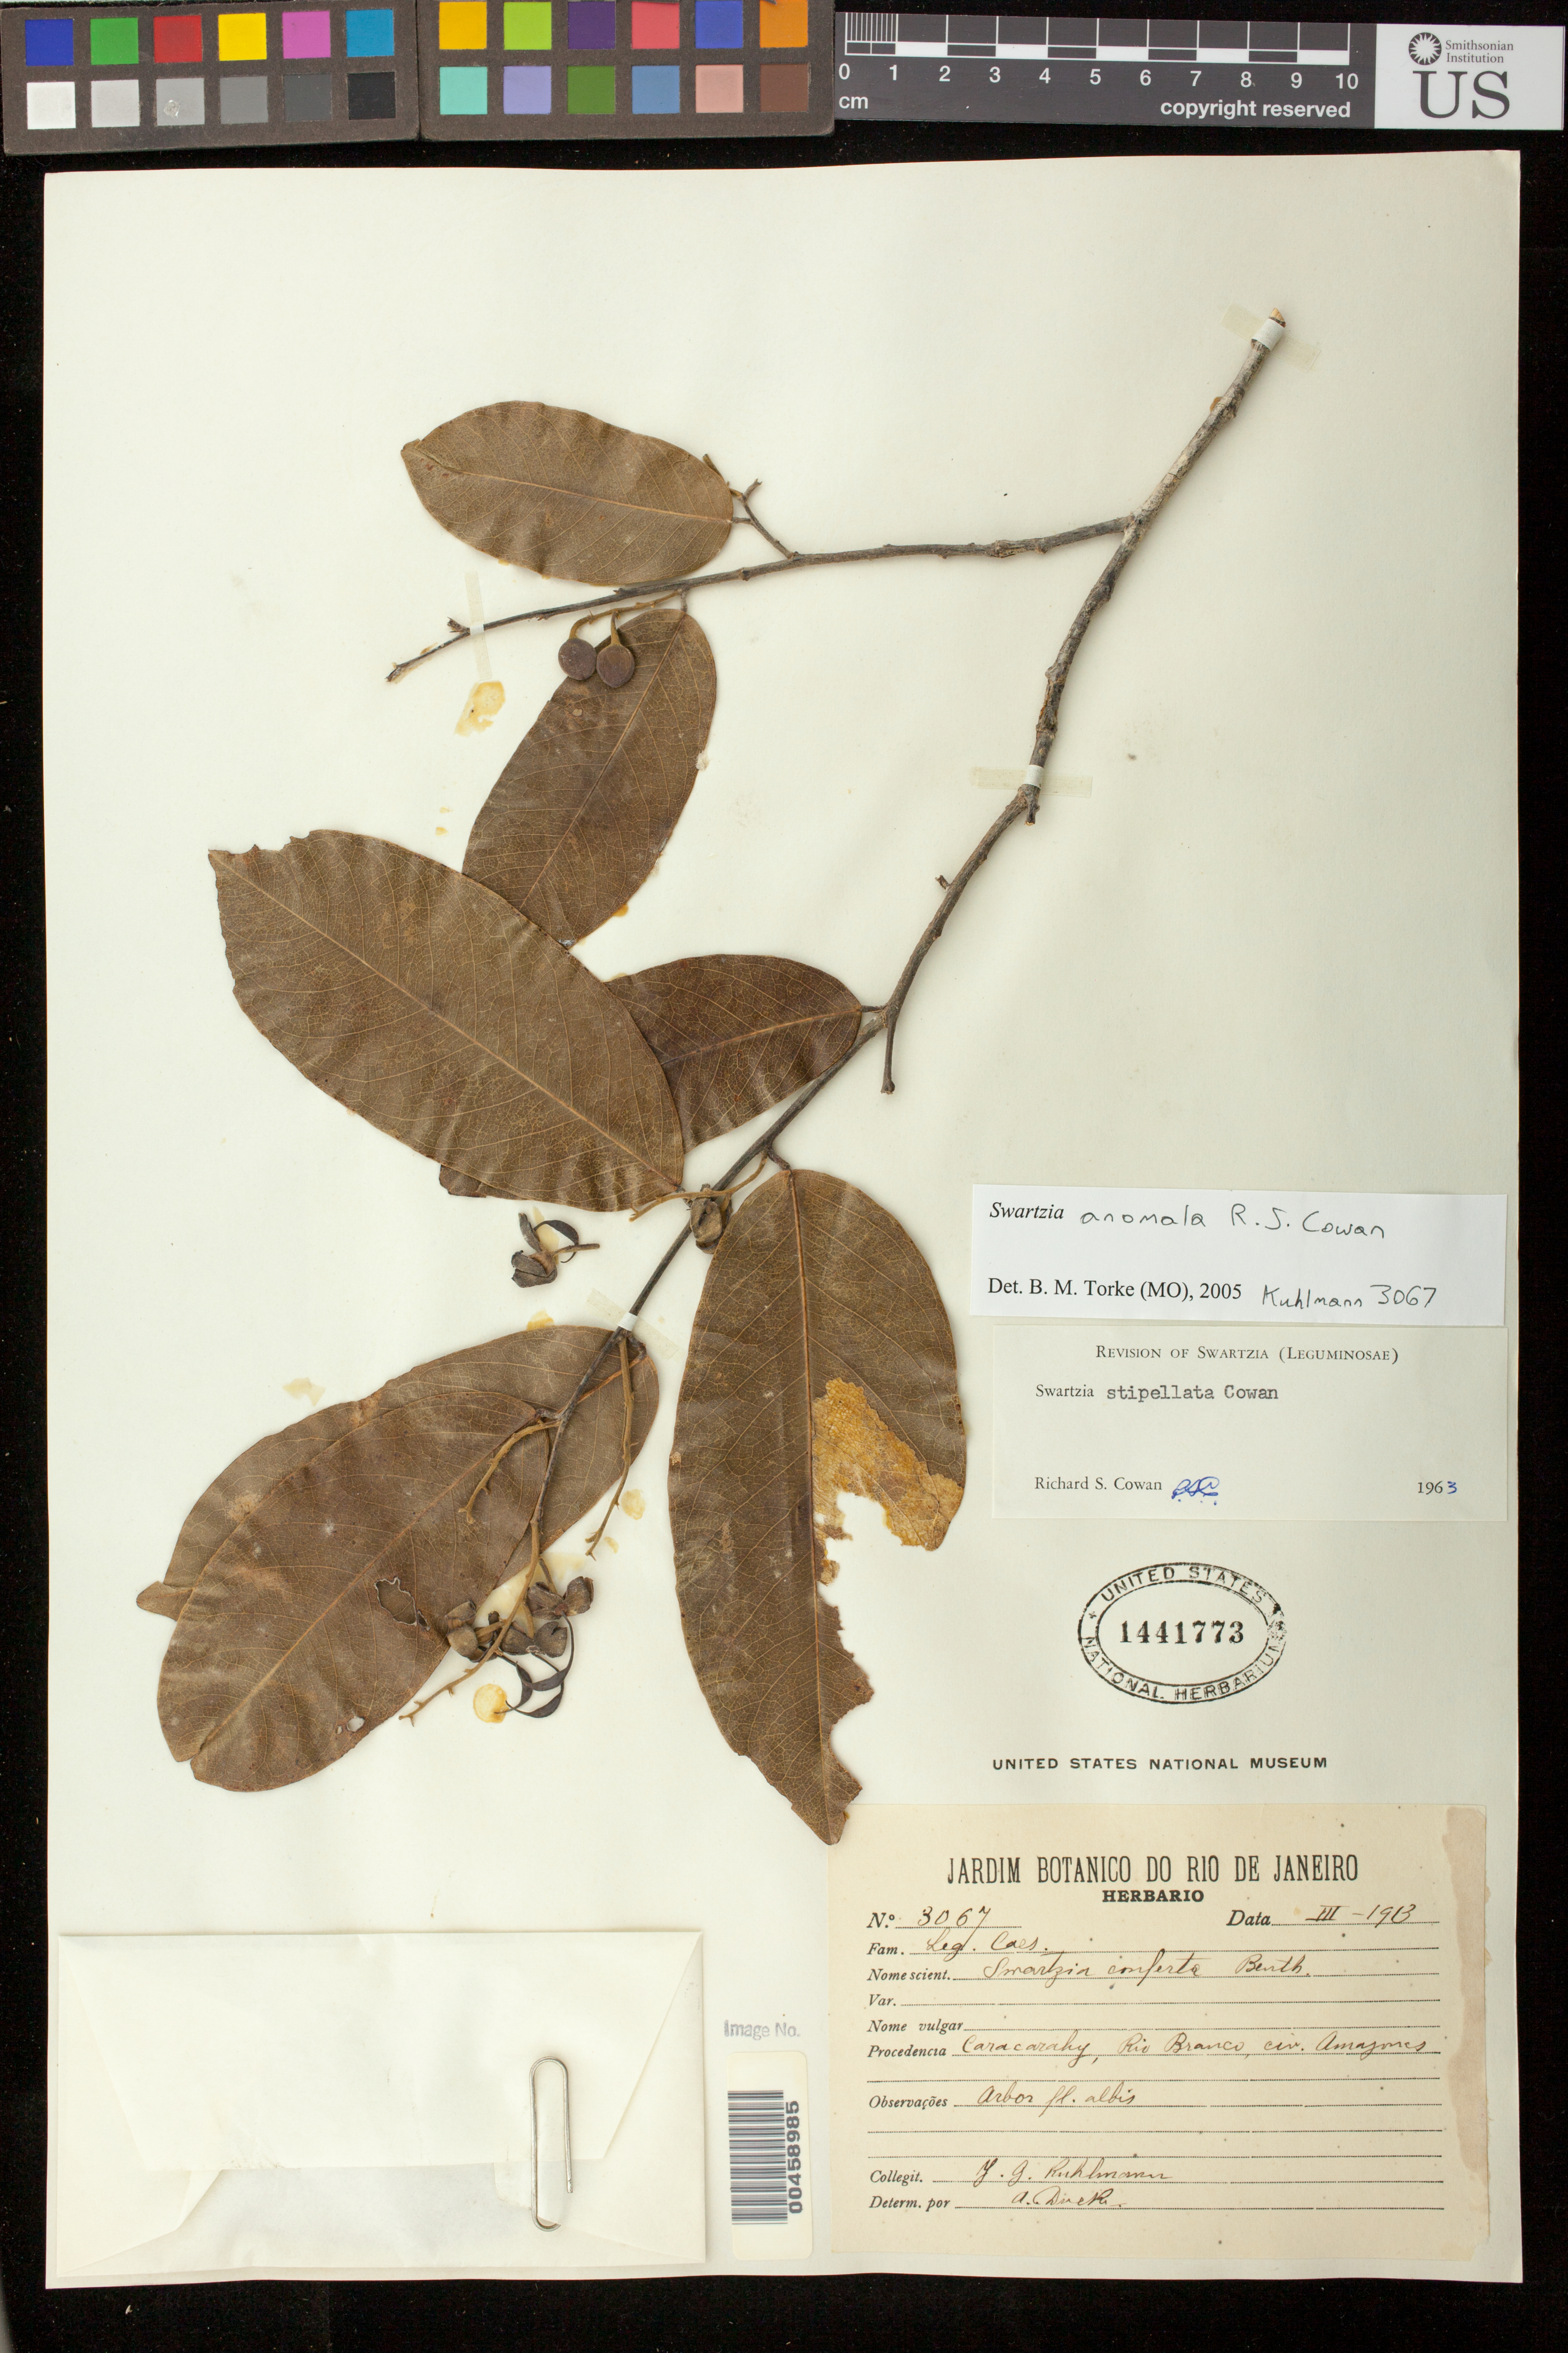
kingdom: Plantae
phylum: Tracheophyta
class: Magnoliopsida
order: Fabales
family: Fabaceae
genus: Swartzia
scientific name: Swartzia anomala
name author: R.S. Cowan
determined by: Torke, B. M., (MO)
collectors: J. G. Kuhlmann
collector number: Ex Herb. Bot. Jard. Rio 3067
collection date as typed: Mar 1913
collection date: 1913-03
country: Brazil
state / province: Amazonas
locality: Caracarahy, Rio Negro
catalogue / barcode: US 1441773